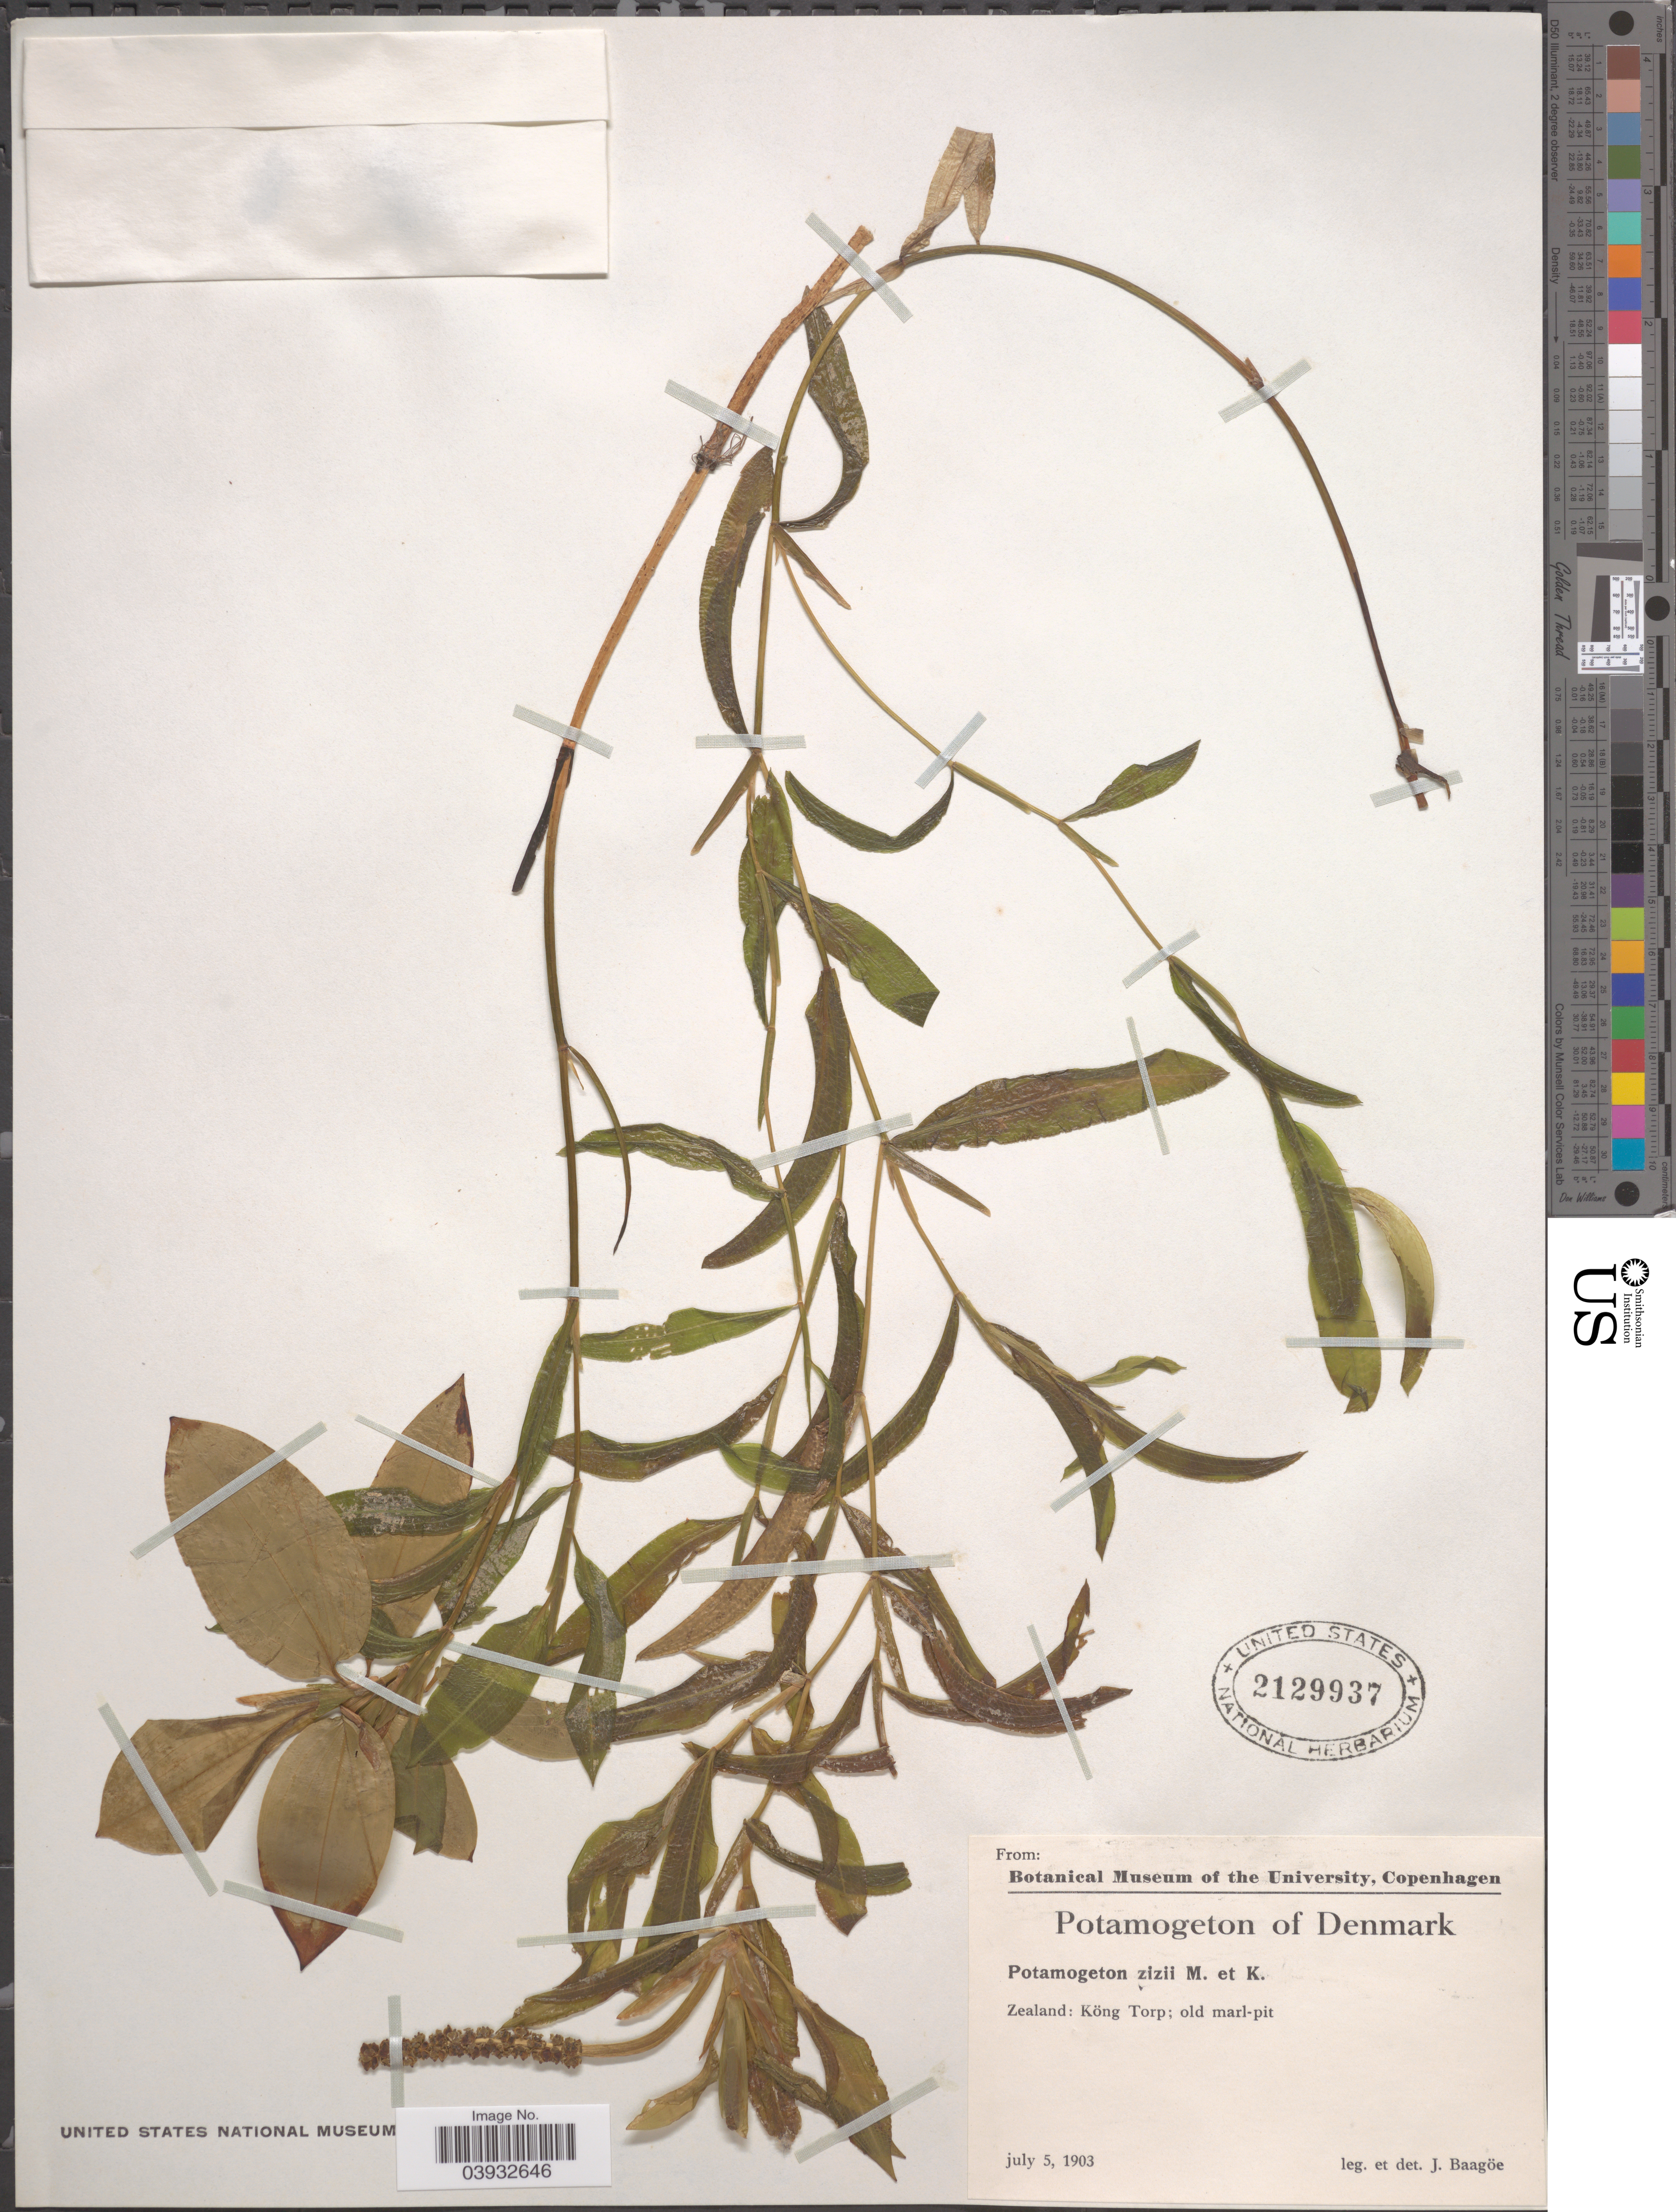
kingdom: Plantae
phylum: Tracheophyta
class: Liliopsida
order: Alismatales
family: Potamogetonaceae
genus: Potamogeton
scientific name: Potamogeton zizii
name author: Mert. & W.D.J. Koch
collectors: J. Baagoe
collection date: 1903-07-05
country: Denmark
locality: Zealand: Köng Torp; old marl-pit.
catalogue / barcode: US 2129937